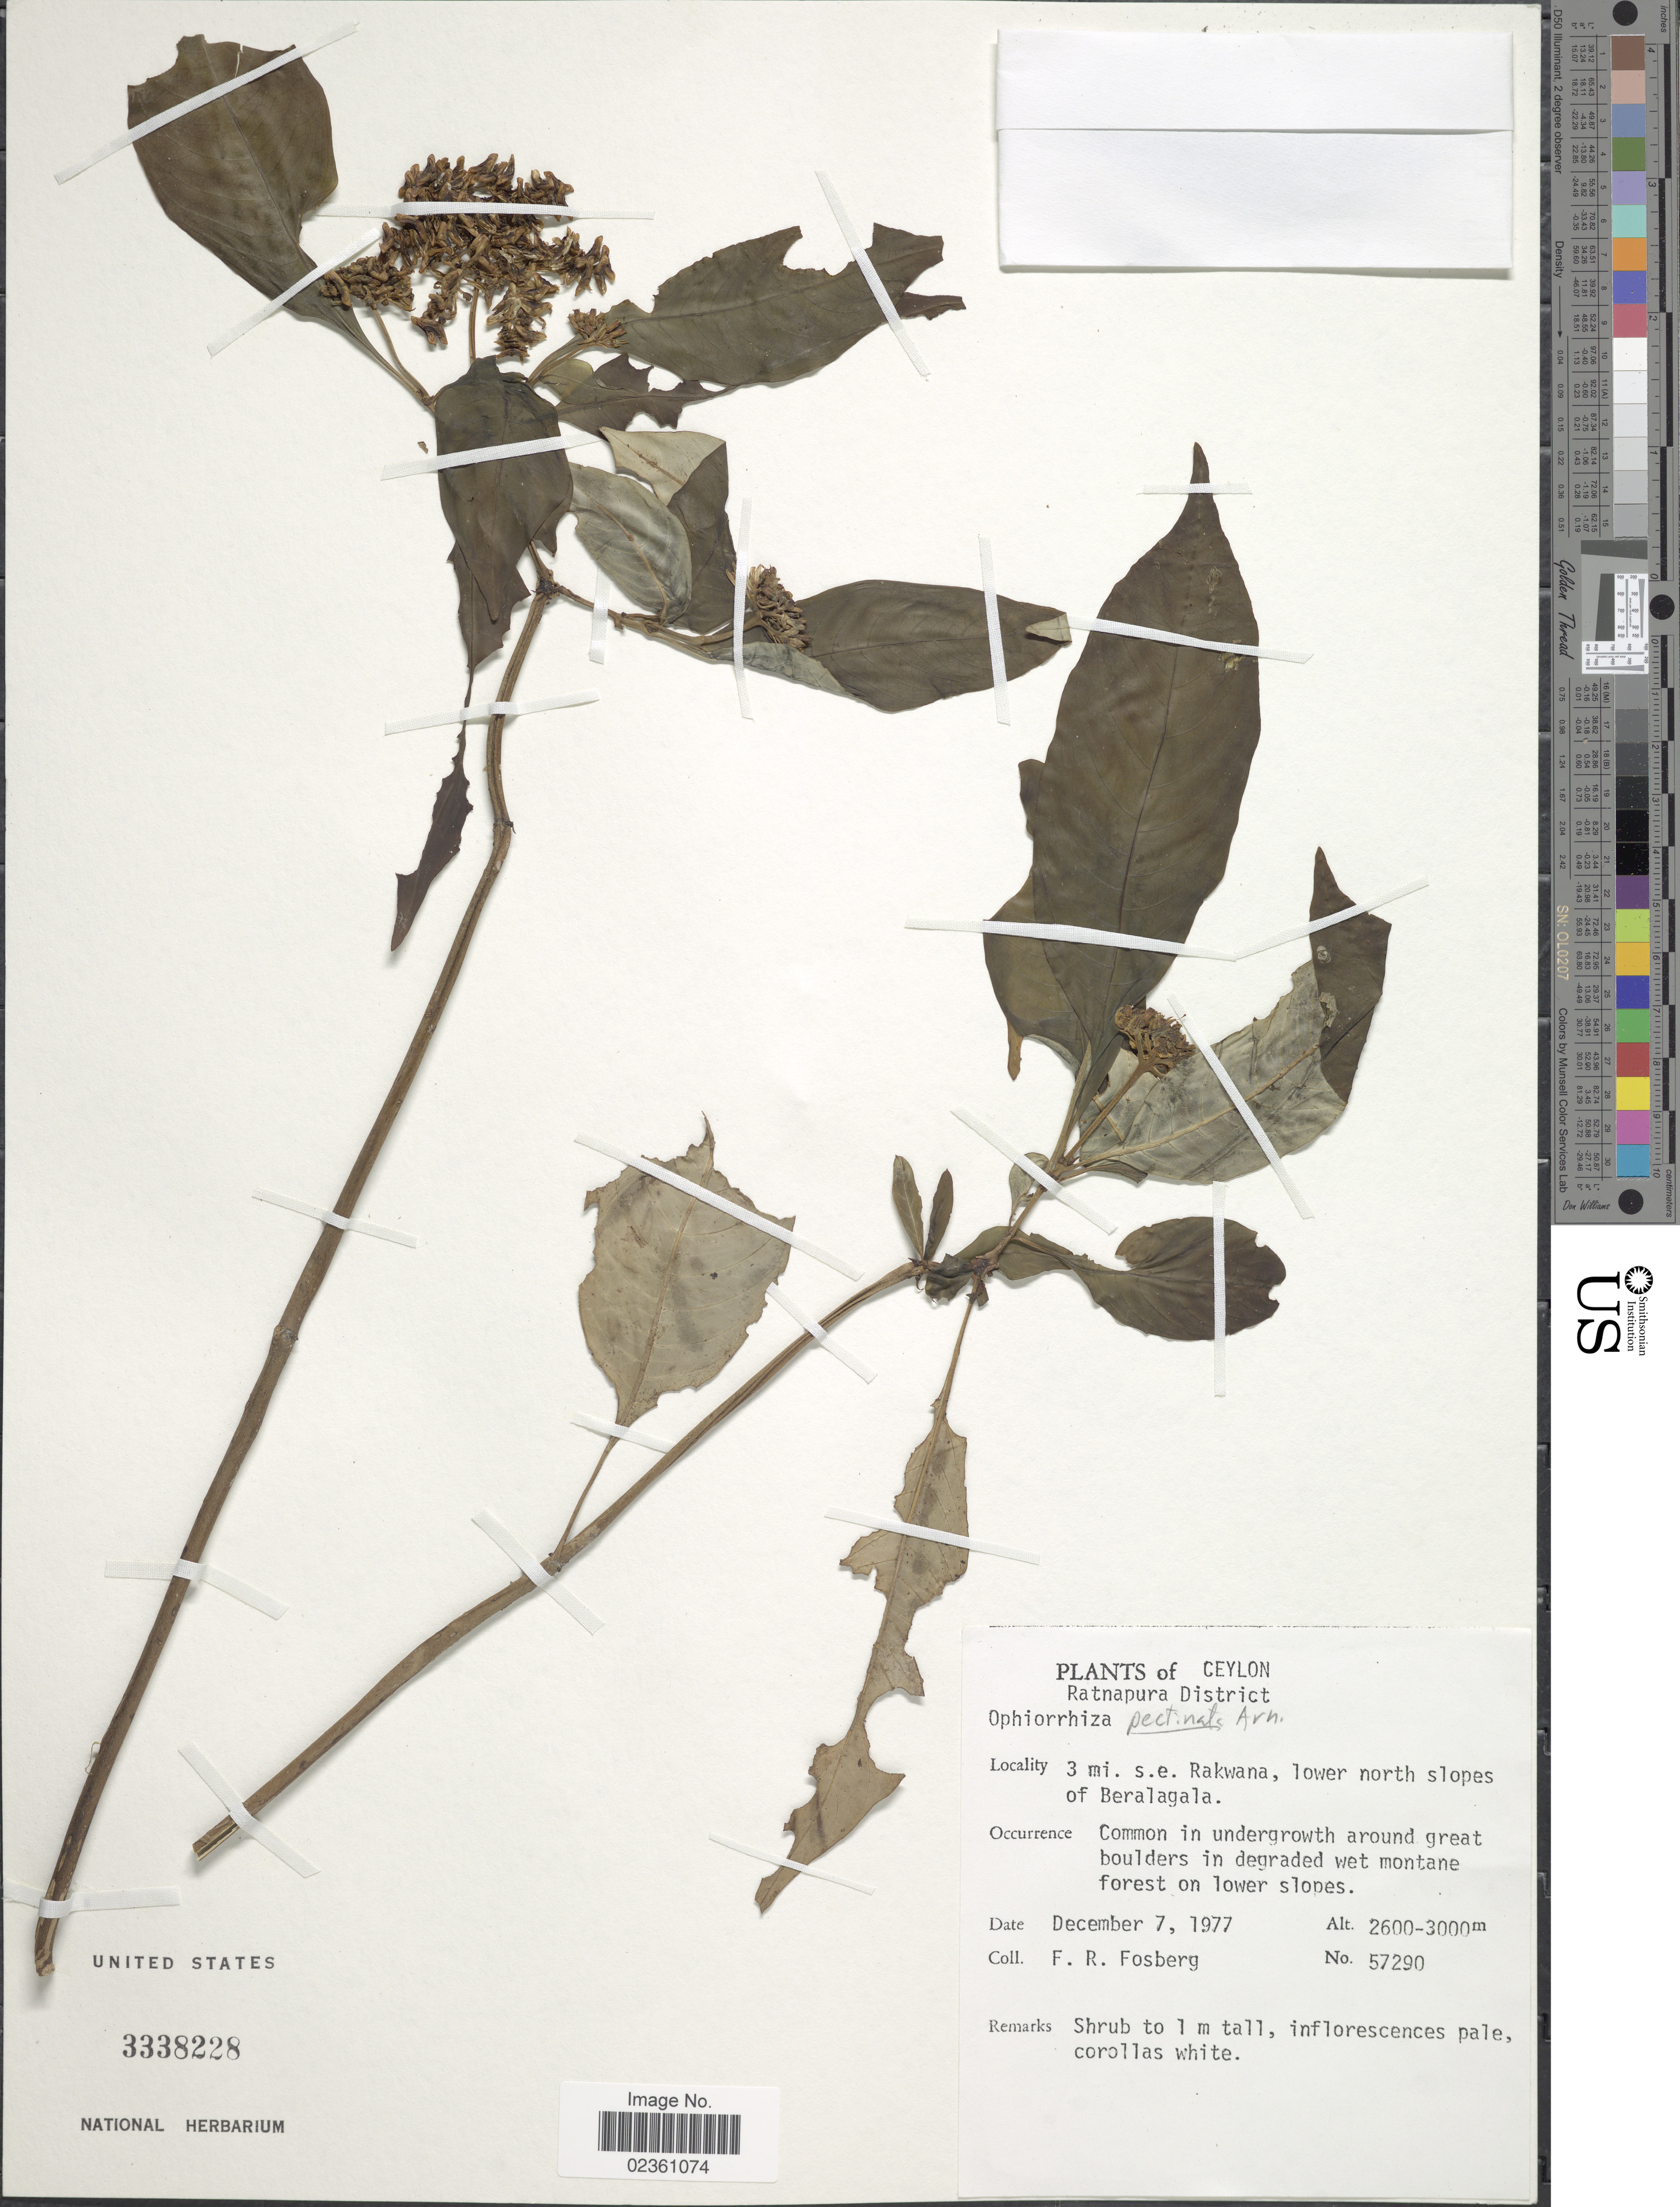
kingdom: Plantae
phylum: Tracheophyta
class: Magnoliopsida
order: Gentianales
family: Rubiaceae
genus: Ophiorrhiza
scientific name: Ophiorrhiza pectinata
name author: Arn.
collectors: F. R. Fosberg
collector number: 57290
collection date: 1977-12-07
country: Sri Lanka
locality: Ceylon, Ratnapura District, 3 mi s.e. Rakwana, lower north slopes of Beralagala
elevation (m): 2600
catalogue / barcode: US 3338228